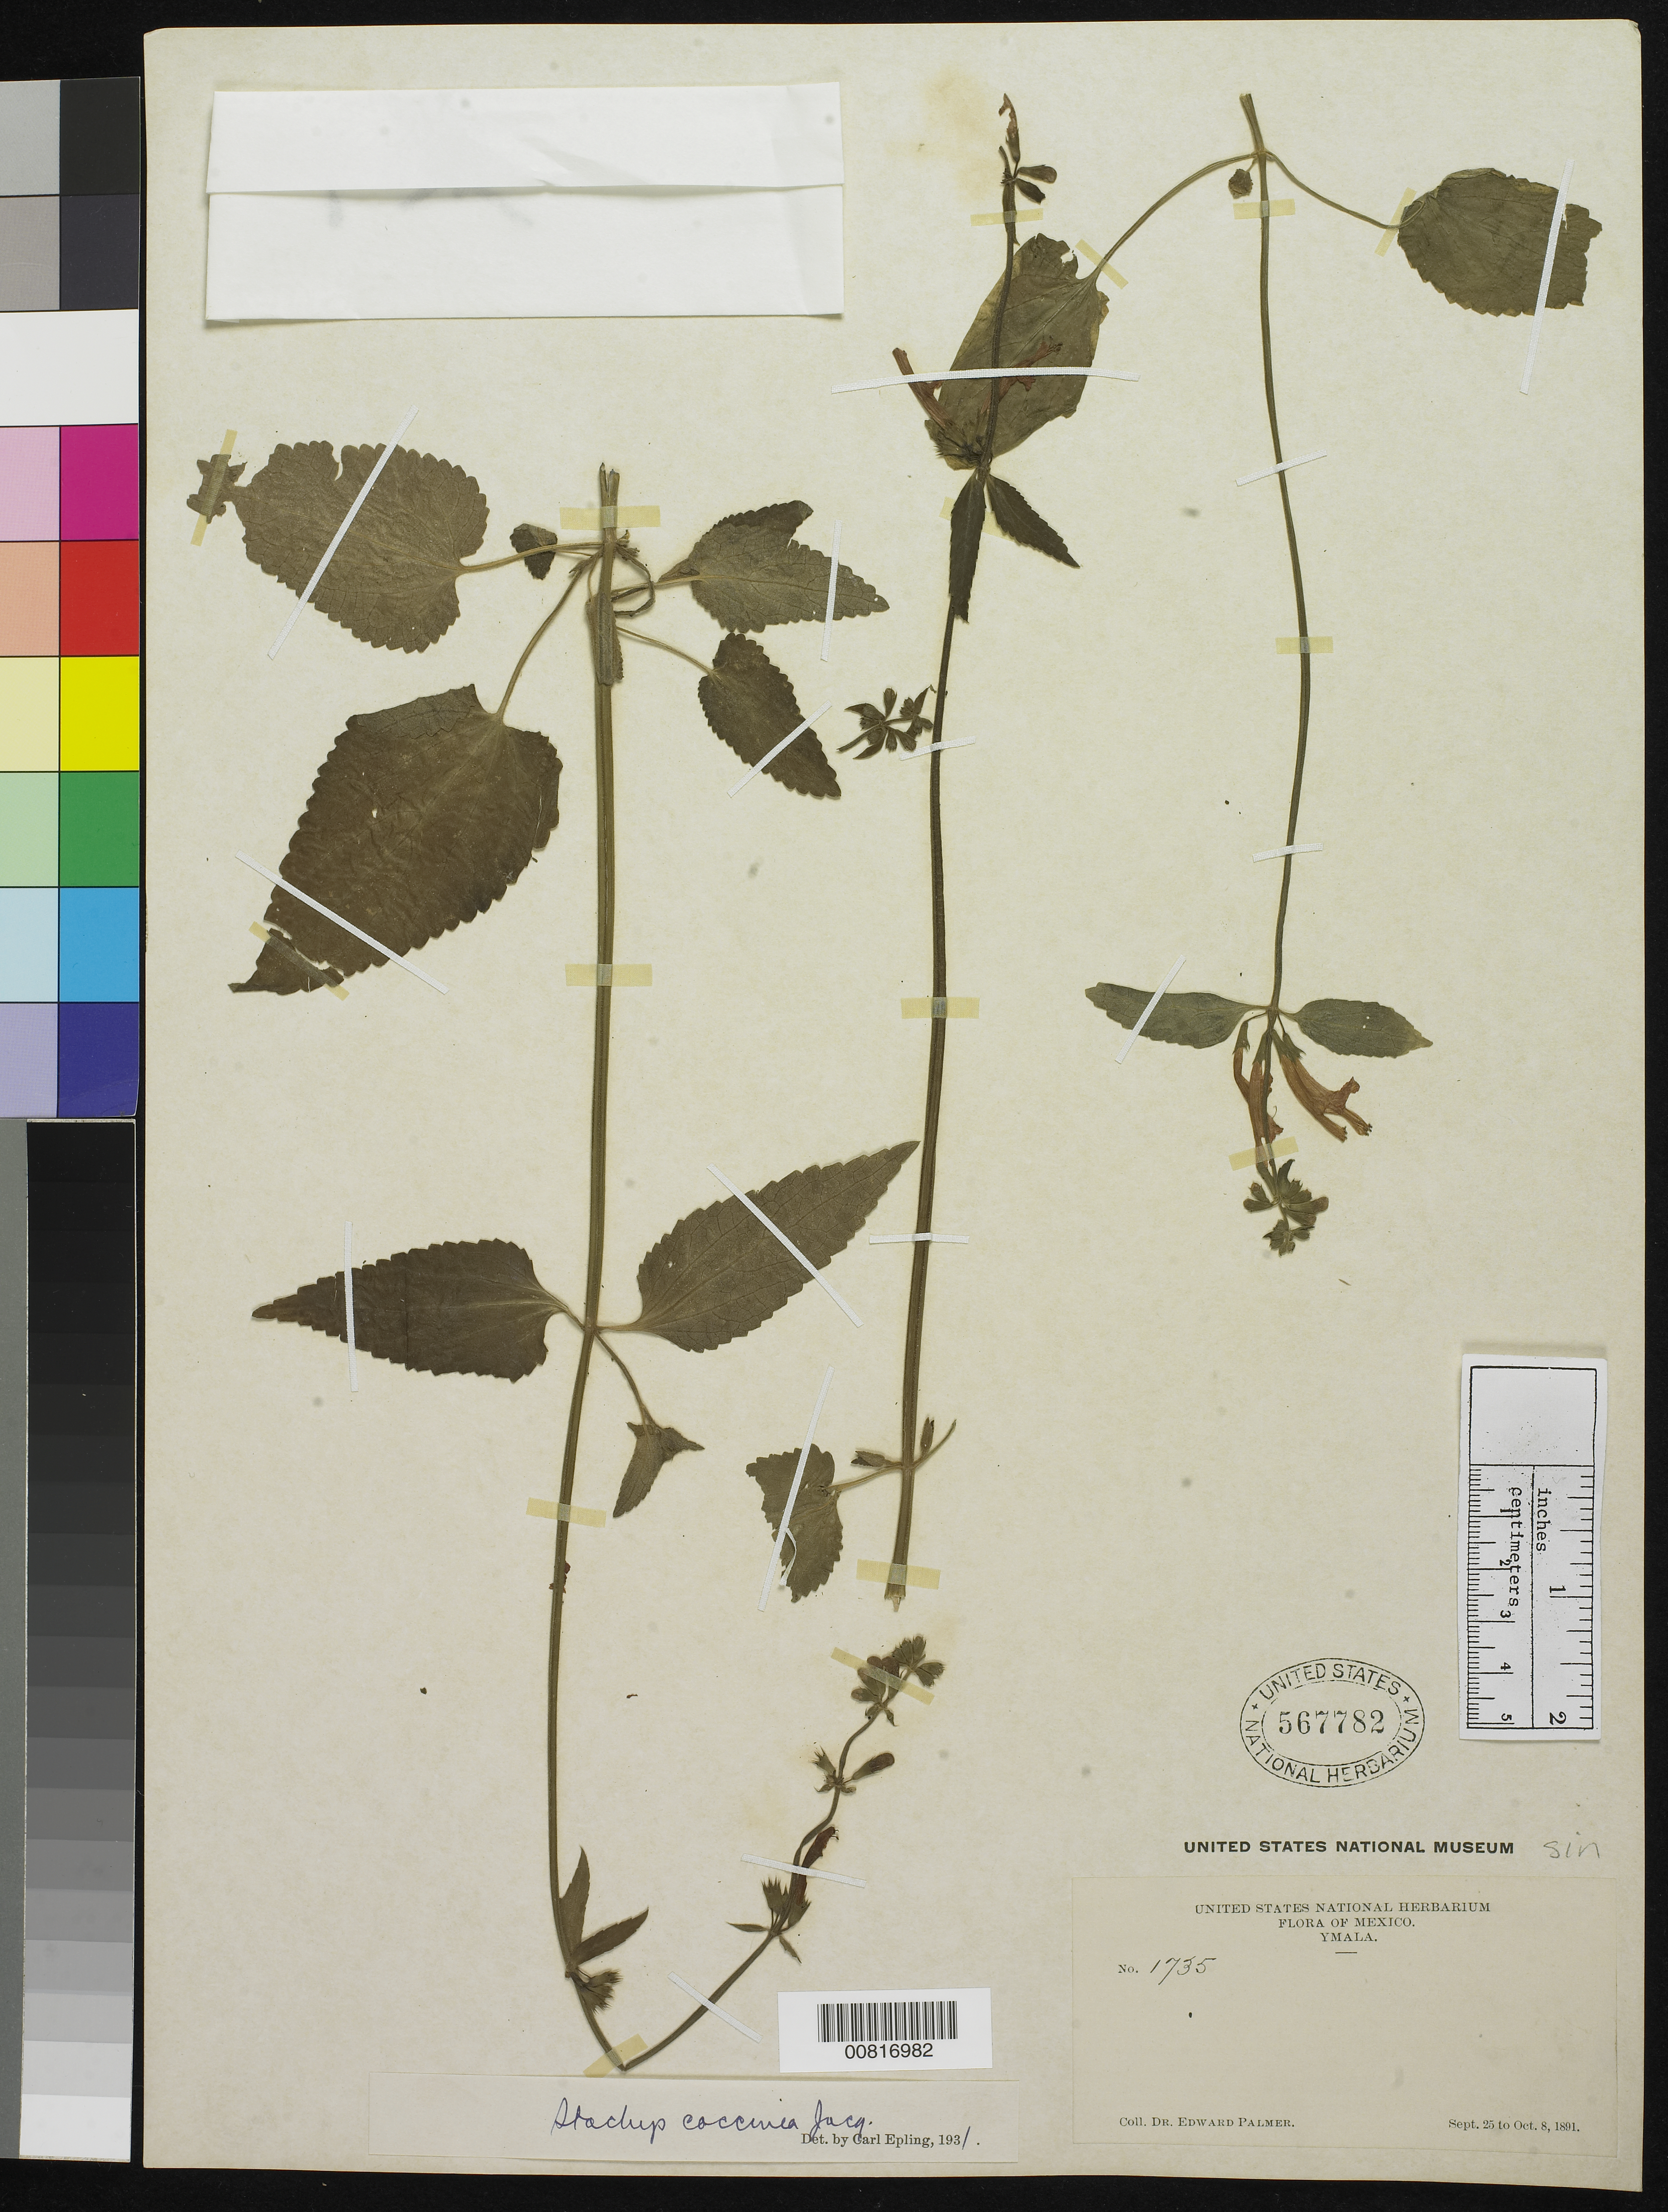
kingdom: Plantae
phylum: Tracheophyta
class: Magnoliopsida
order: Lamiales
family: Lamiaceae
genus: Stachys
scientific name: Stachys coccinea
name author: Ortega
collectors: E. Palmer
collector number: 1735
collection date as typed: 25 Sep 1891 to 08 Oct 1891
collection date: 1891-09-25/1891-10-08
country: Mexico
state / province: Sinaloa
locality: Ymala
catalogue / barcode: US 567782